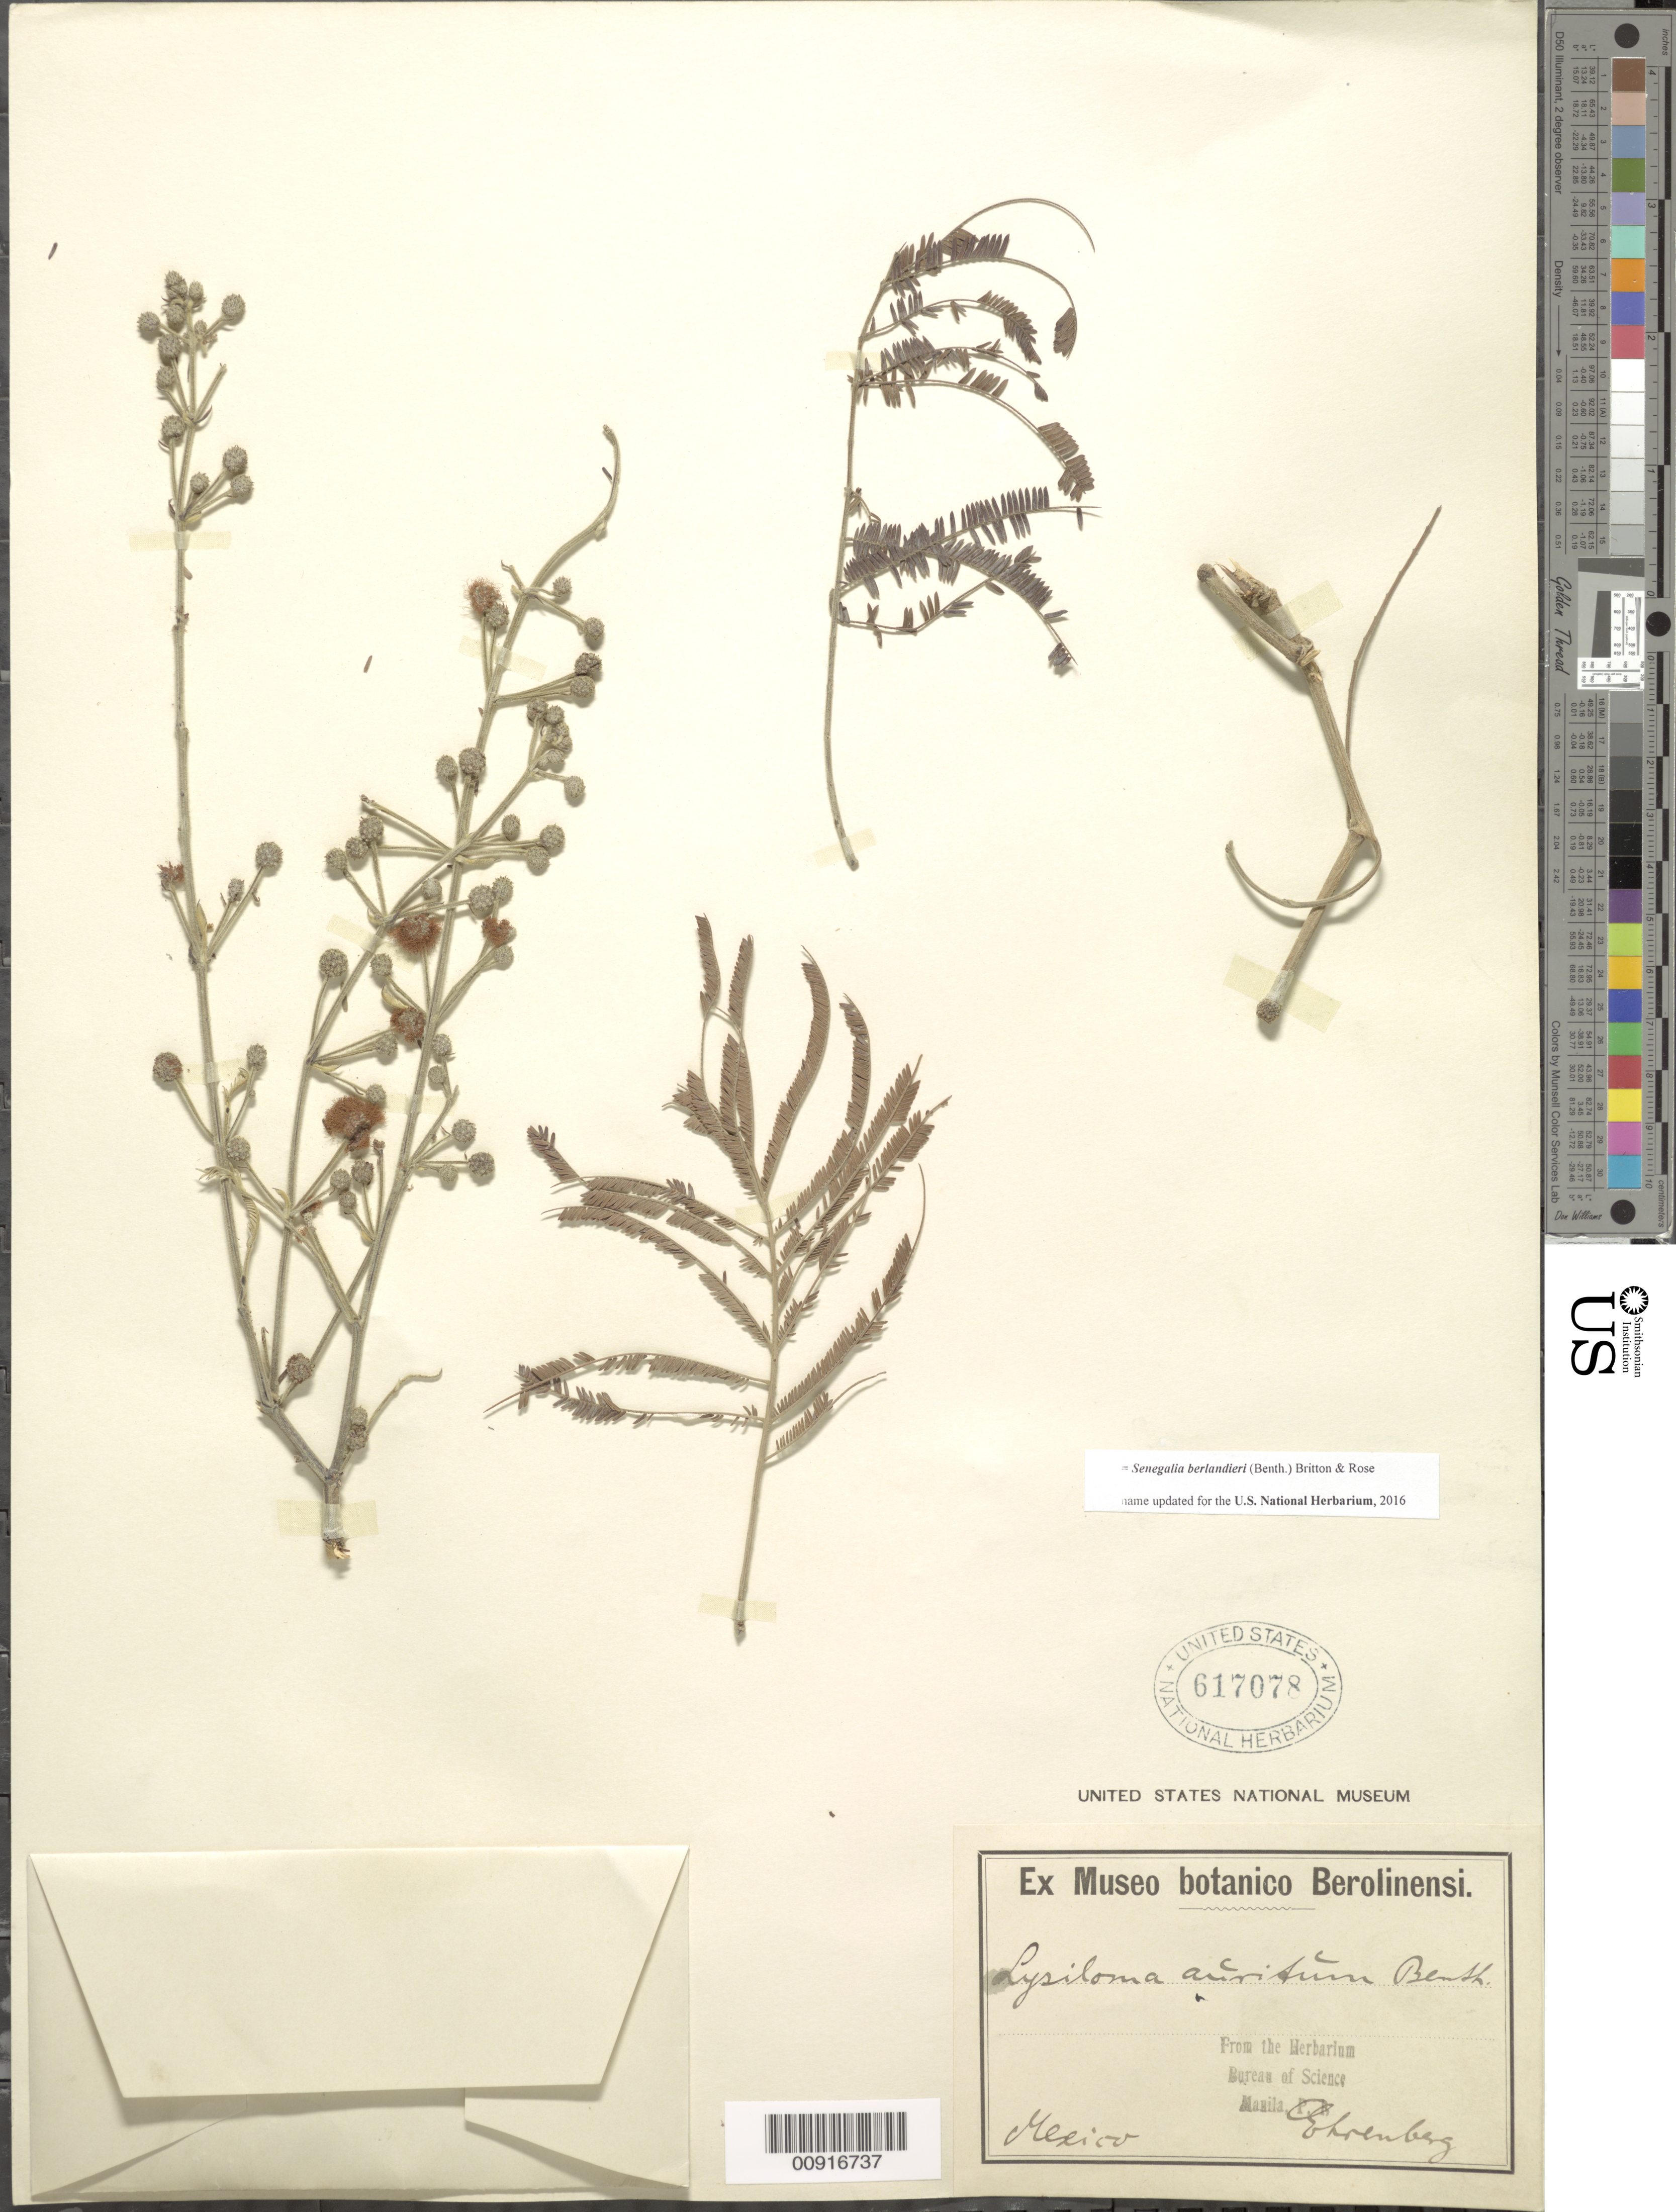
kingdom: Plantae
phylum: Tracheophyta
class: Magnoliopsida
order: Fabales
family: Fabaceae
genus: Senegalia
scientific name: Senegalia berlandieri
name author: (Benth.) Britton & Rose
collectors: C. G. Ehrenberg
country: Mexico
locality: Mexico.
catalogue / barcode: US 617078